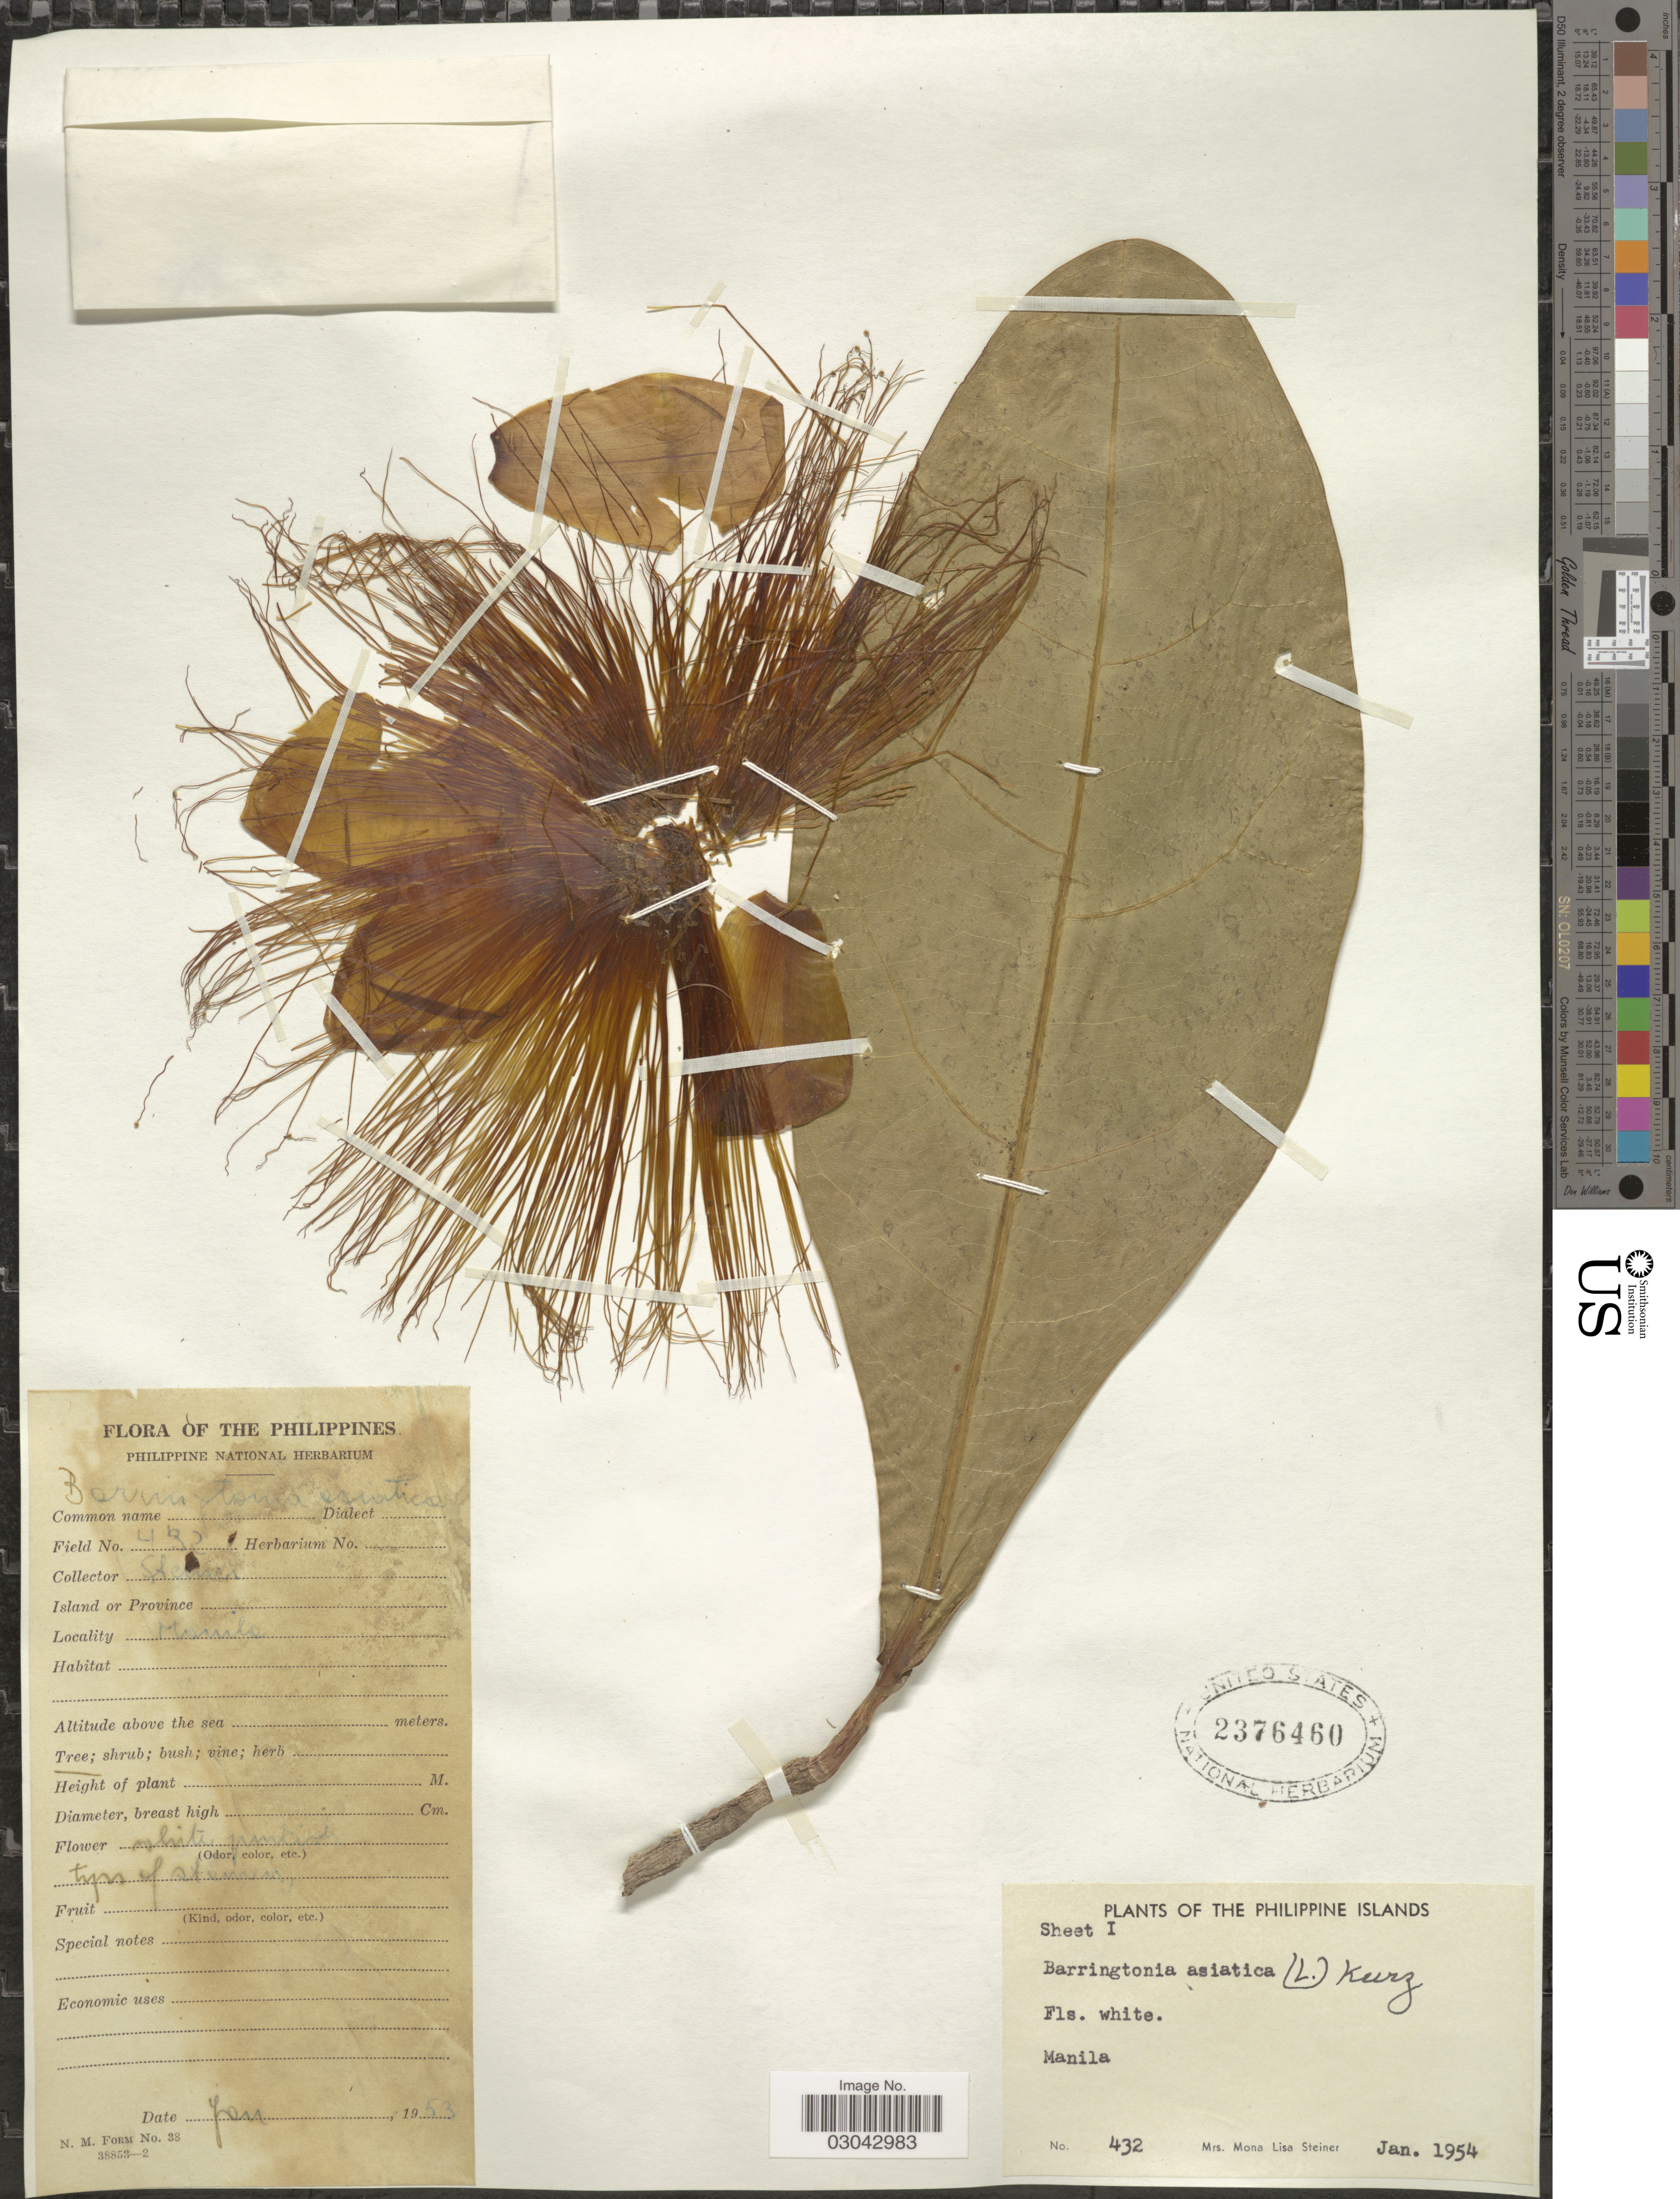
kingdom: Plantae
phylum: Tracheophyta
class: Magnoliopsida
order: Ericales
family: Lecythidaceae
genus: Barringtonia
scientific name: Barringtonia asiatica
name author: (L.) Kurz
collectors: M. Steiner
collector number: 432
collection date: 1954-01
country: Philippines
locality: Manila.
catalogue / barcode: US 2376460